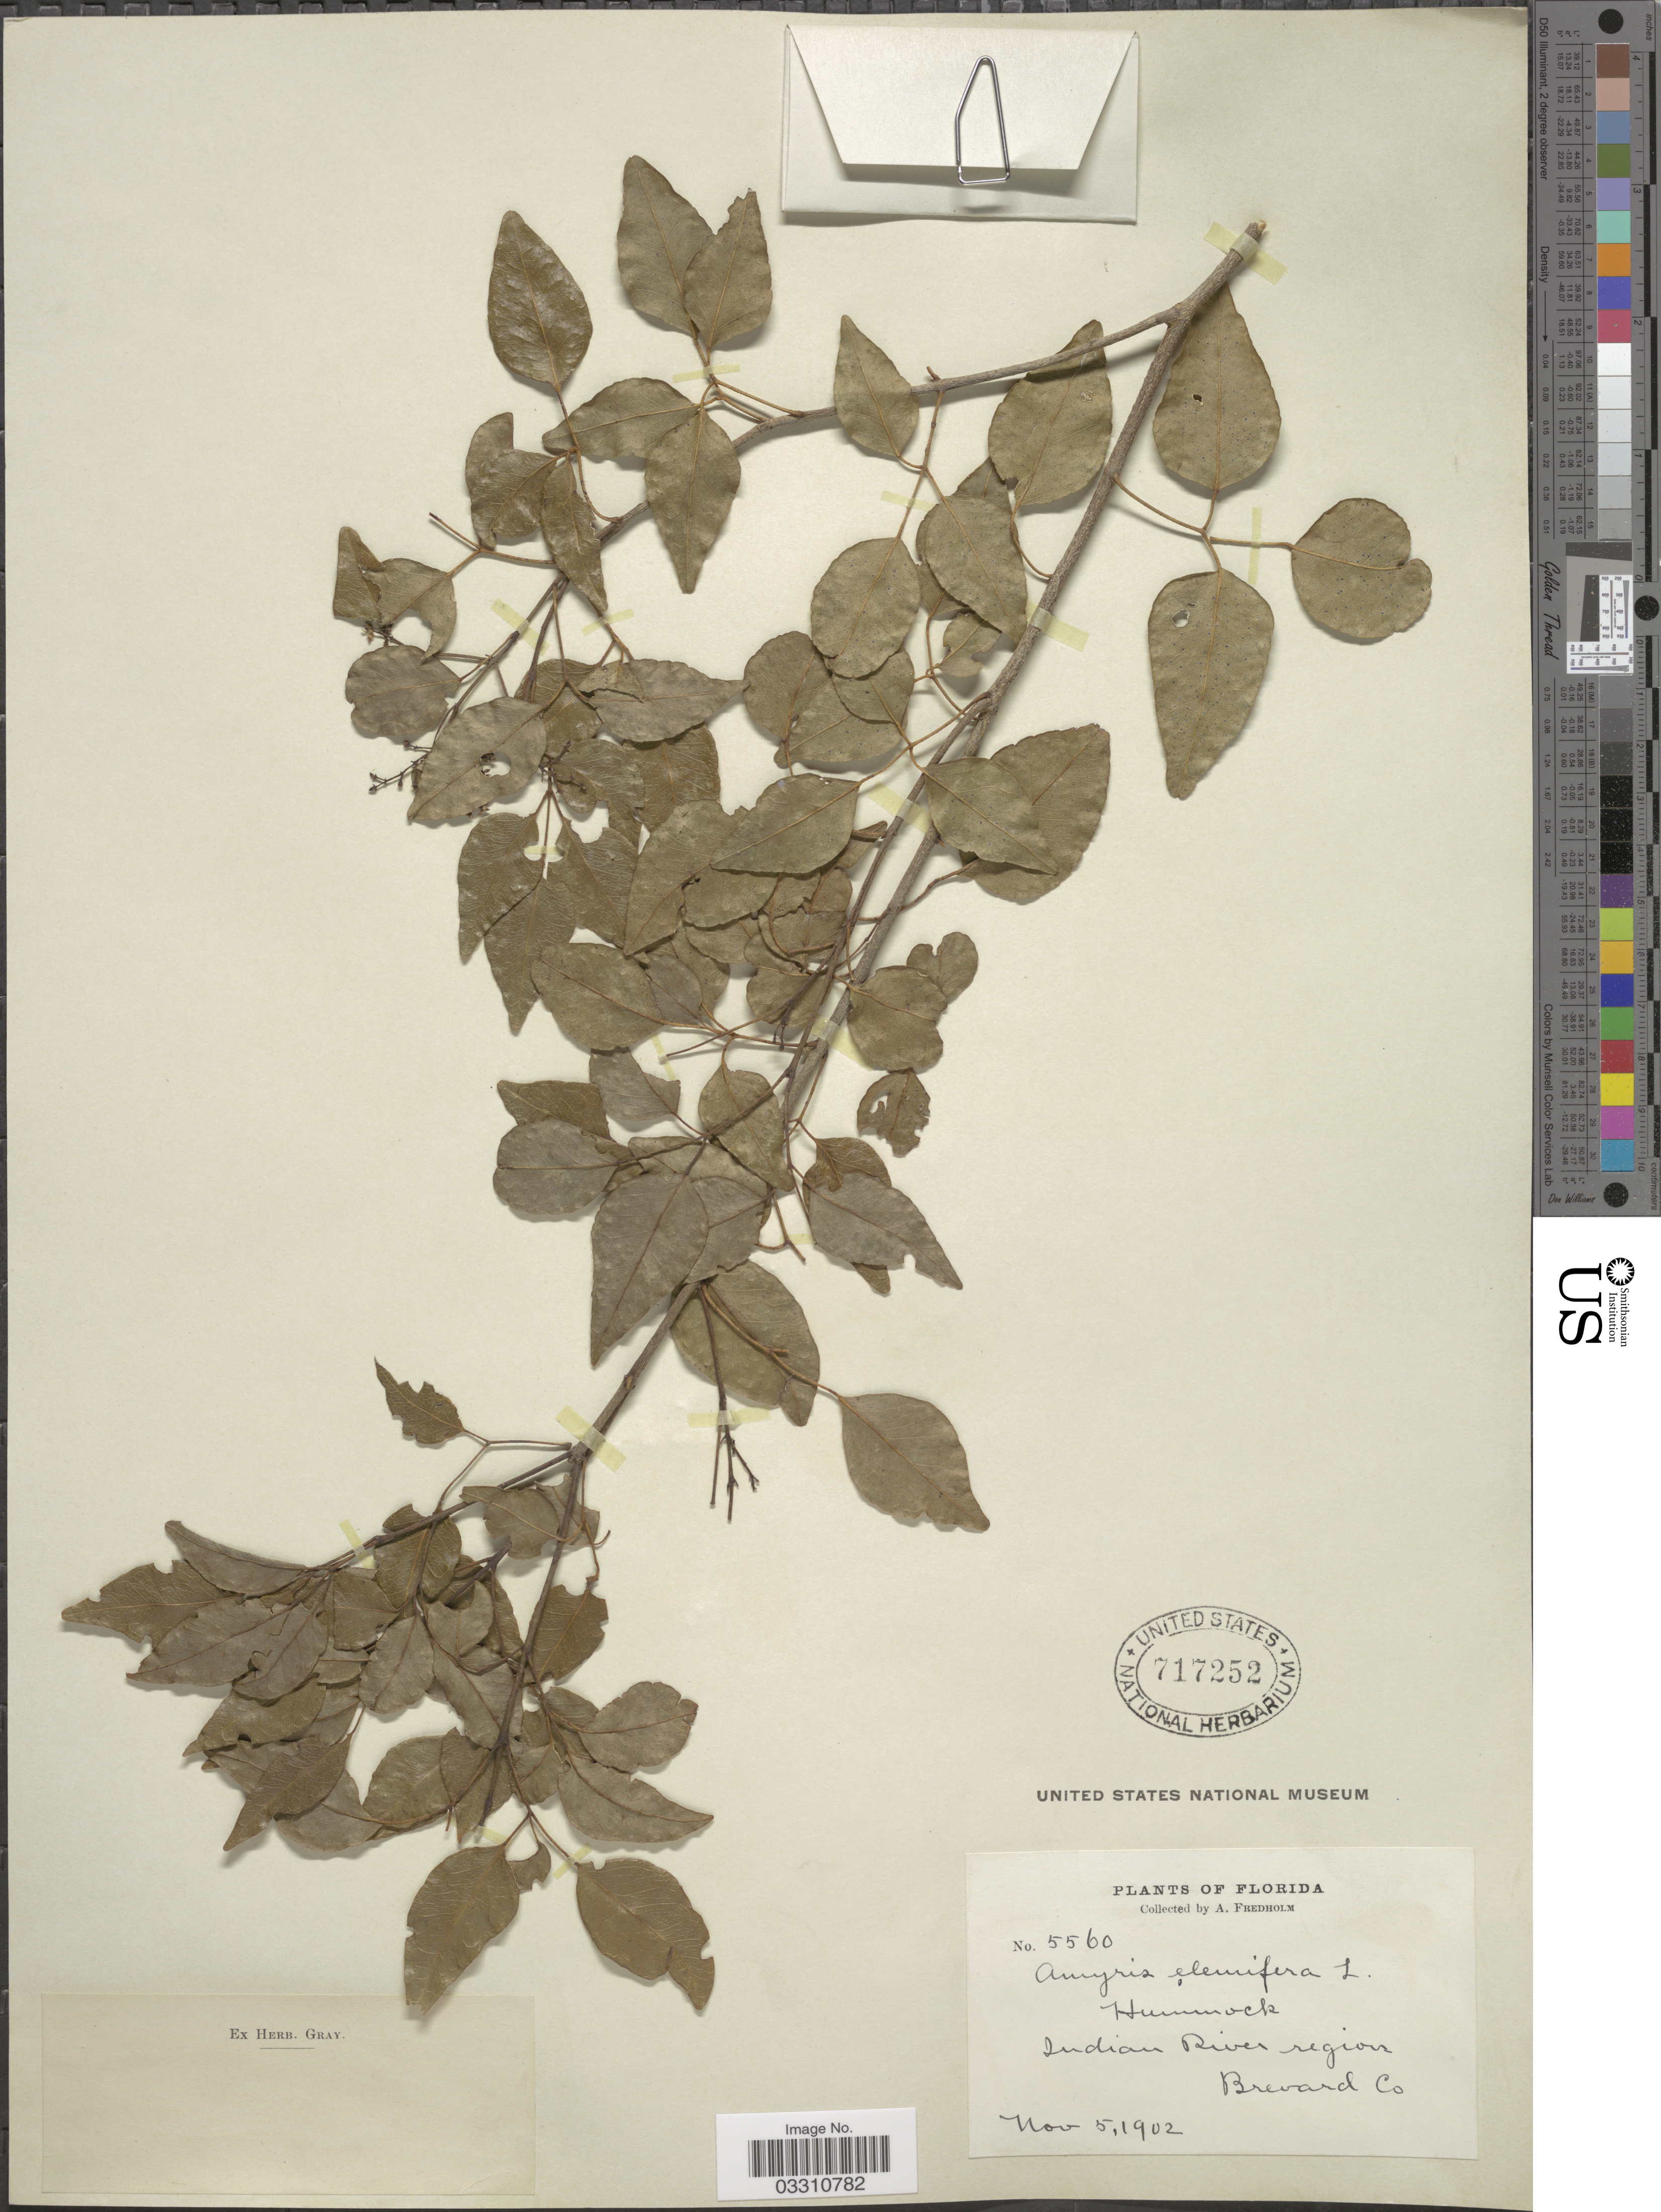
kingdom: Plantae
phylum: Tracheophyta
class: Magnoliopsida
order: Sapindales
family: Rutaceae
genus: Amyris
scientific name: Amyris elemifera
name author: L.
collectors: A. Fredholm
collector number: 5560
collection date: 1902-11-05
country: United States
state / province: Florida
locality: Hammock, Indian River region, Brevard Co.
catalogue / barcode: US 717252